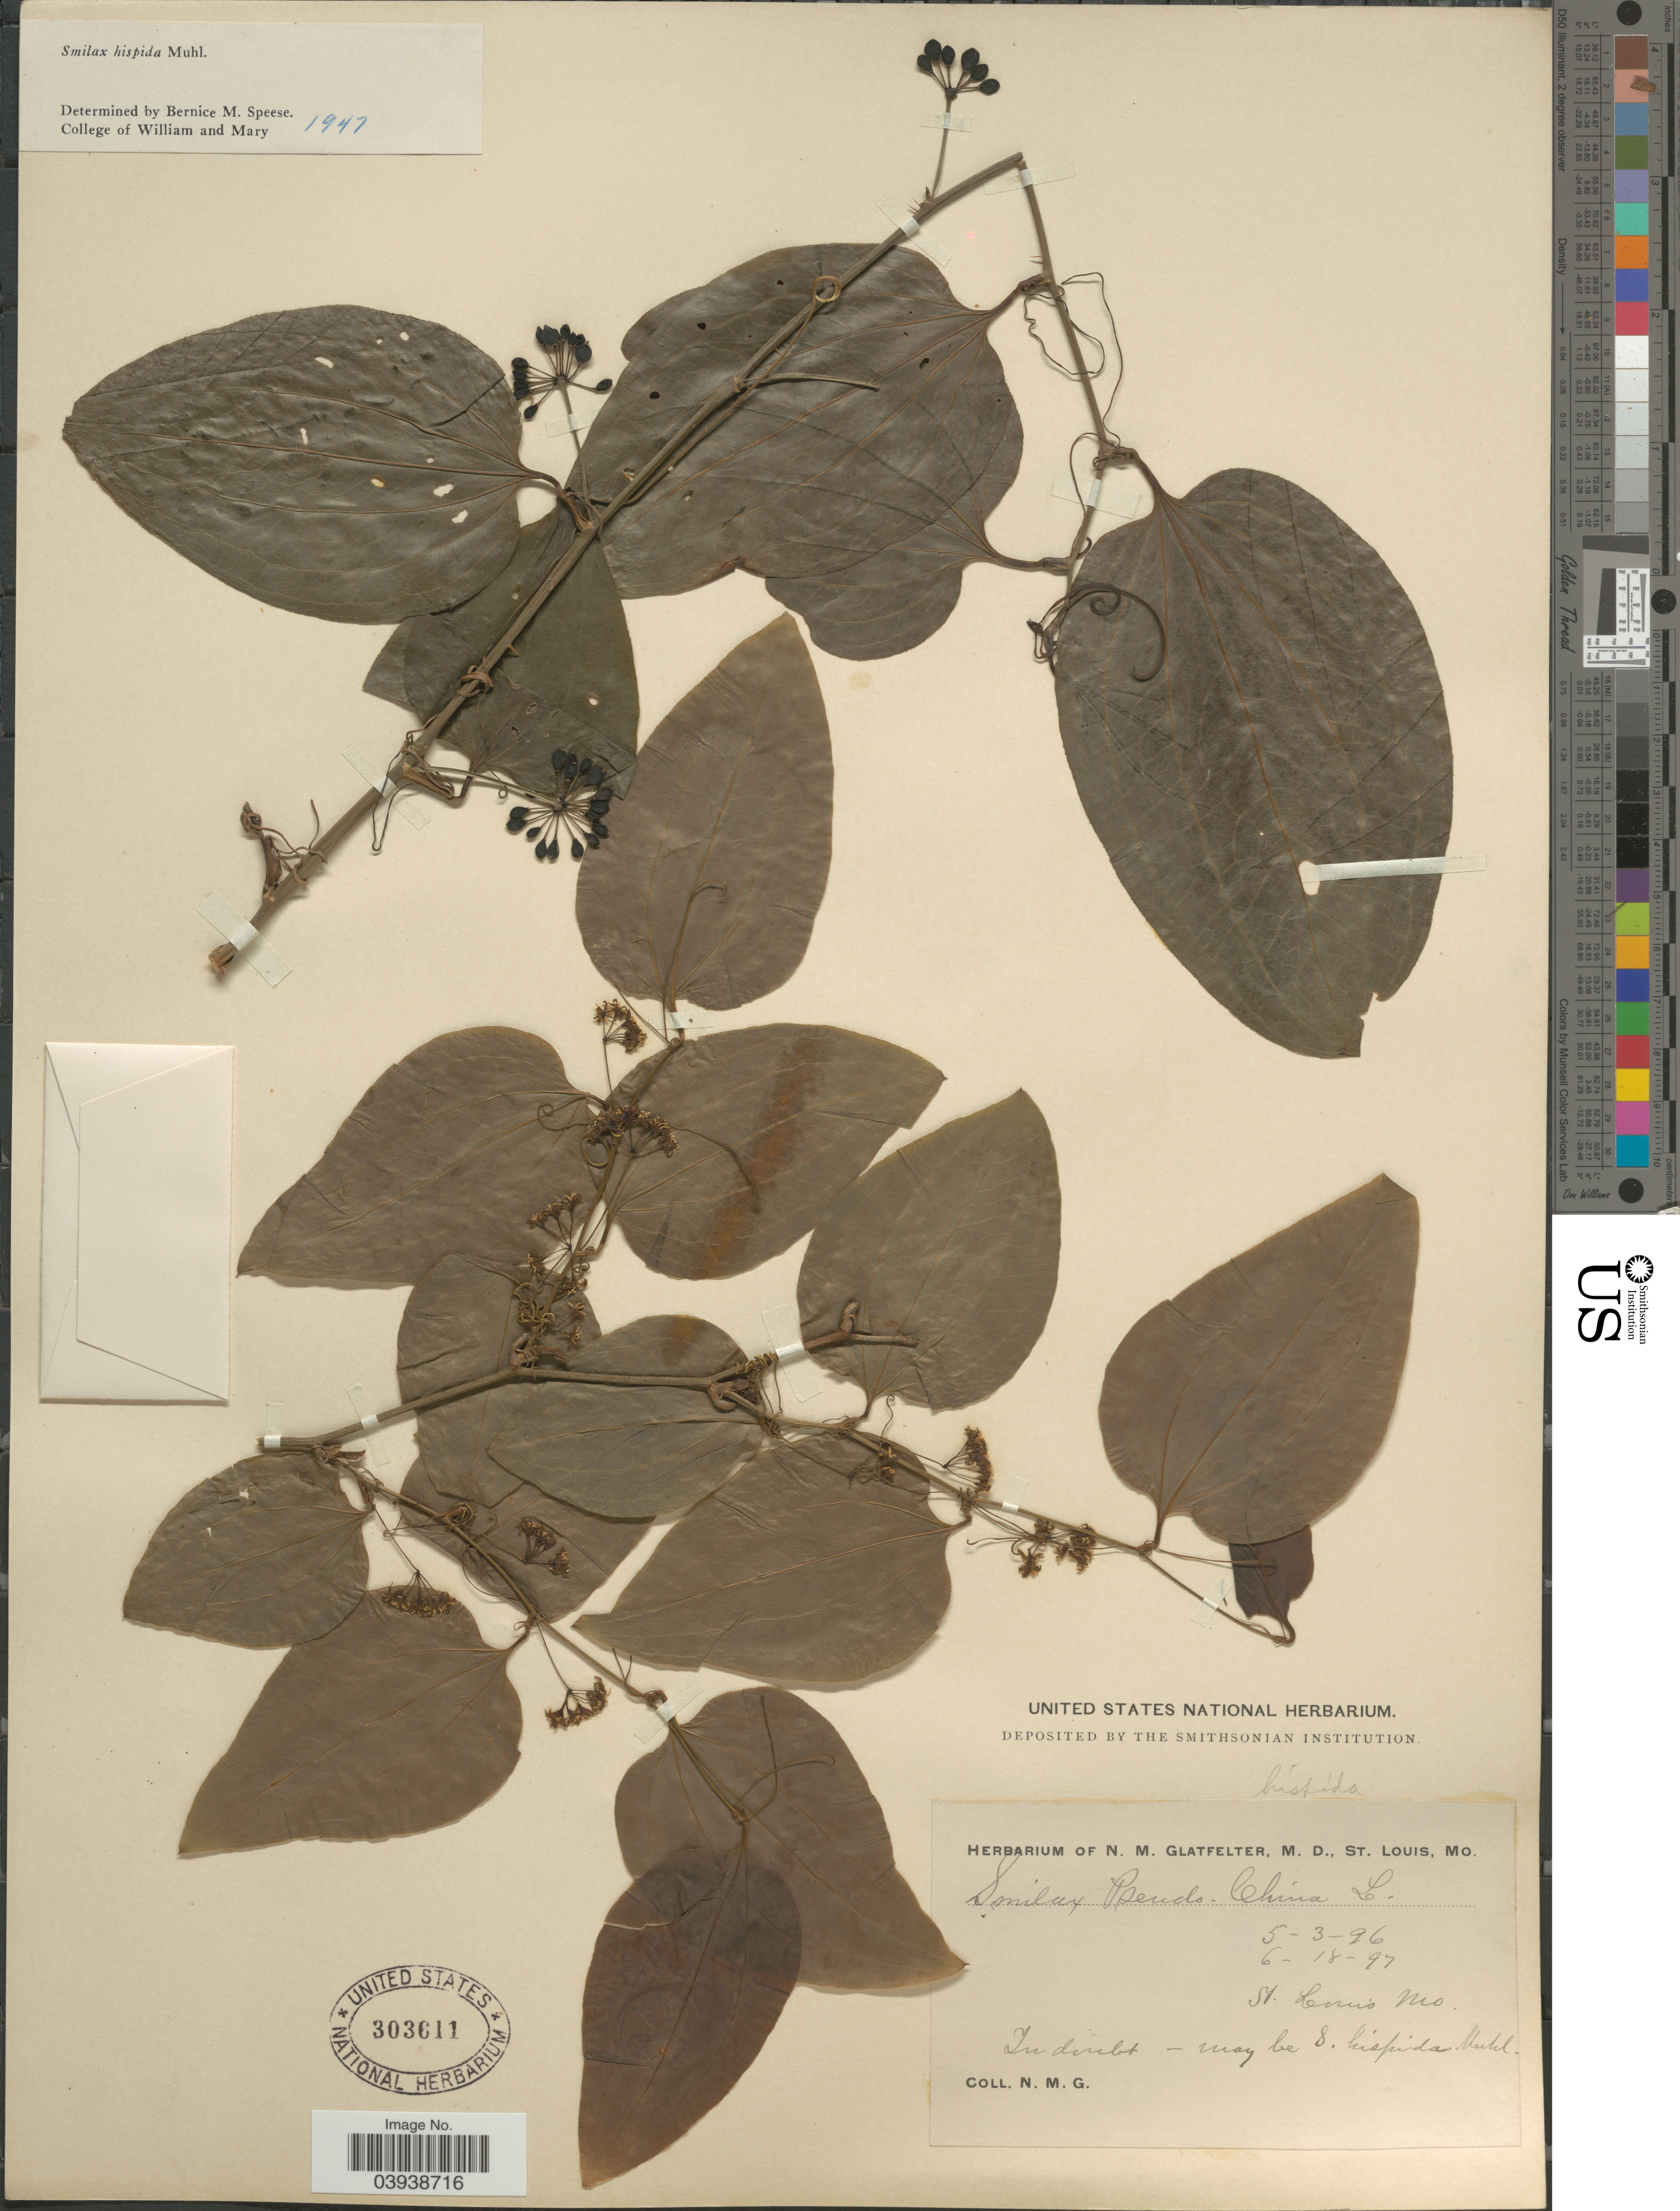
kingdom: Plantae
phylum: Tracheophyta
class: Liliopsida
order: Liliales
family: Smilacaceae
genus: Smilax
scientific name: Smilax hispida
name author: Raf.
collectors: N. M. Glatfelter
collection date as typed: Transcribed d/m/y: 3/5/96 to 18/6/97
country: United States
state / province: Missouri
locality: St. Louis.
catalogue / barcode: US 303611